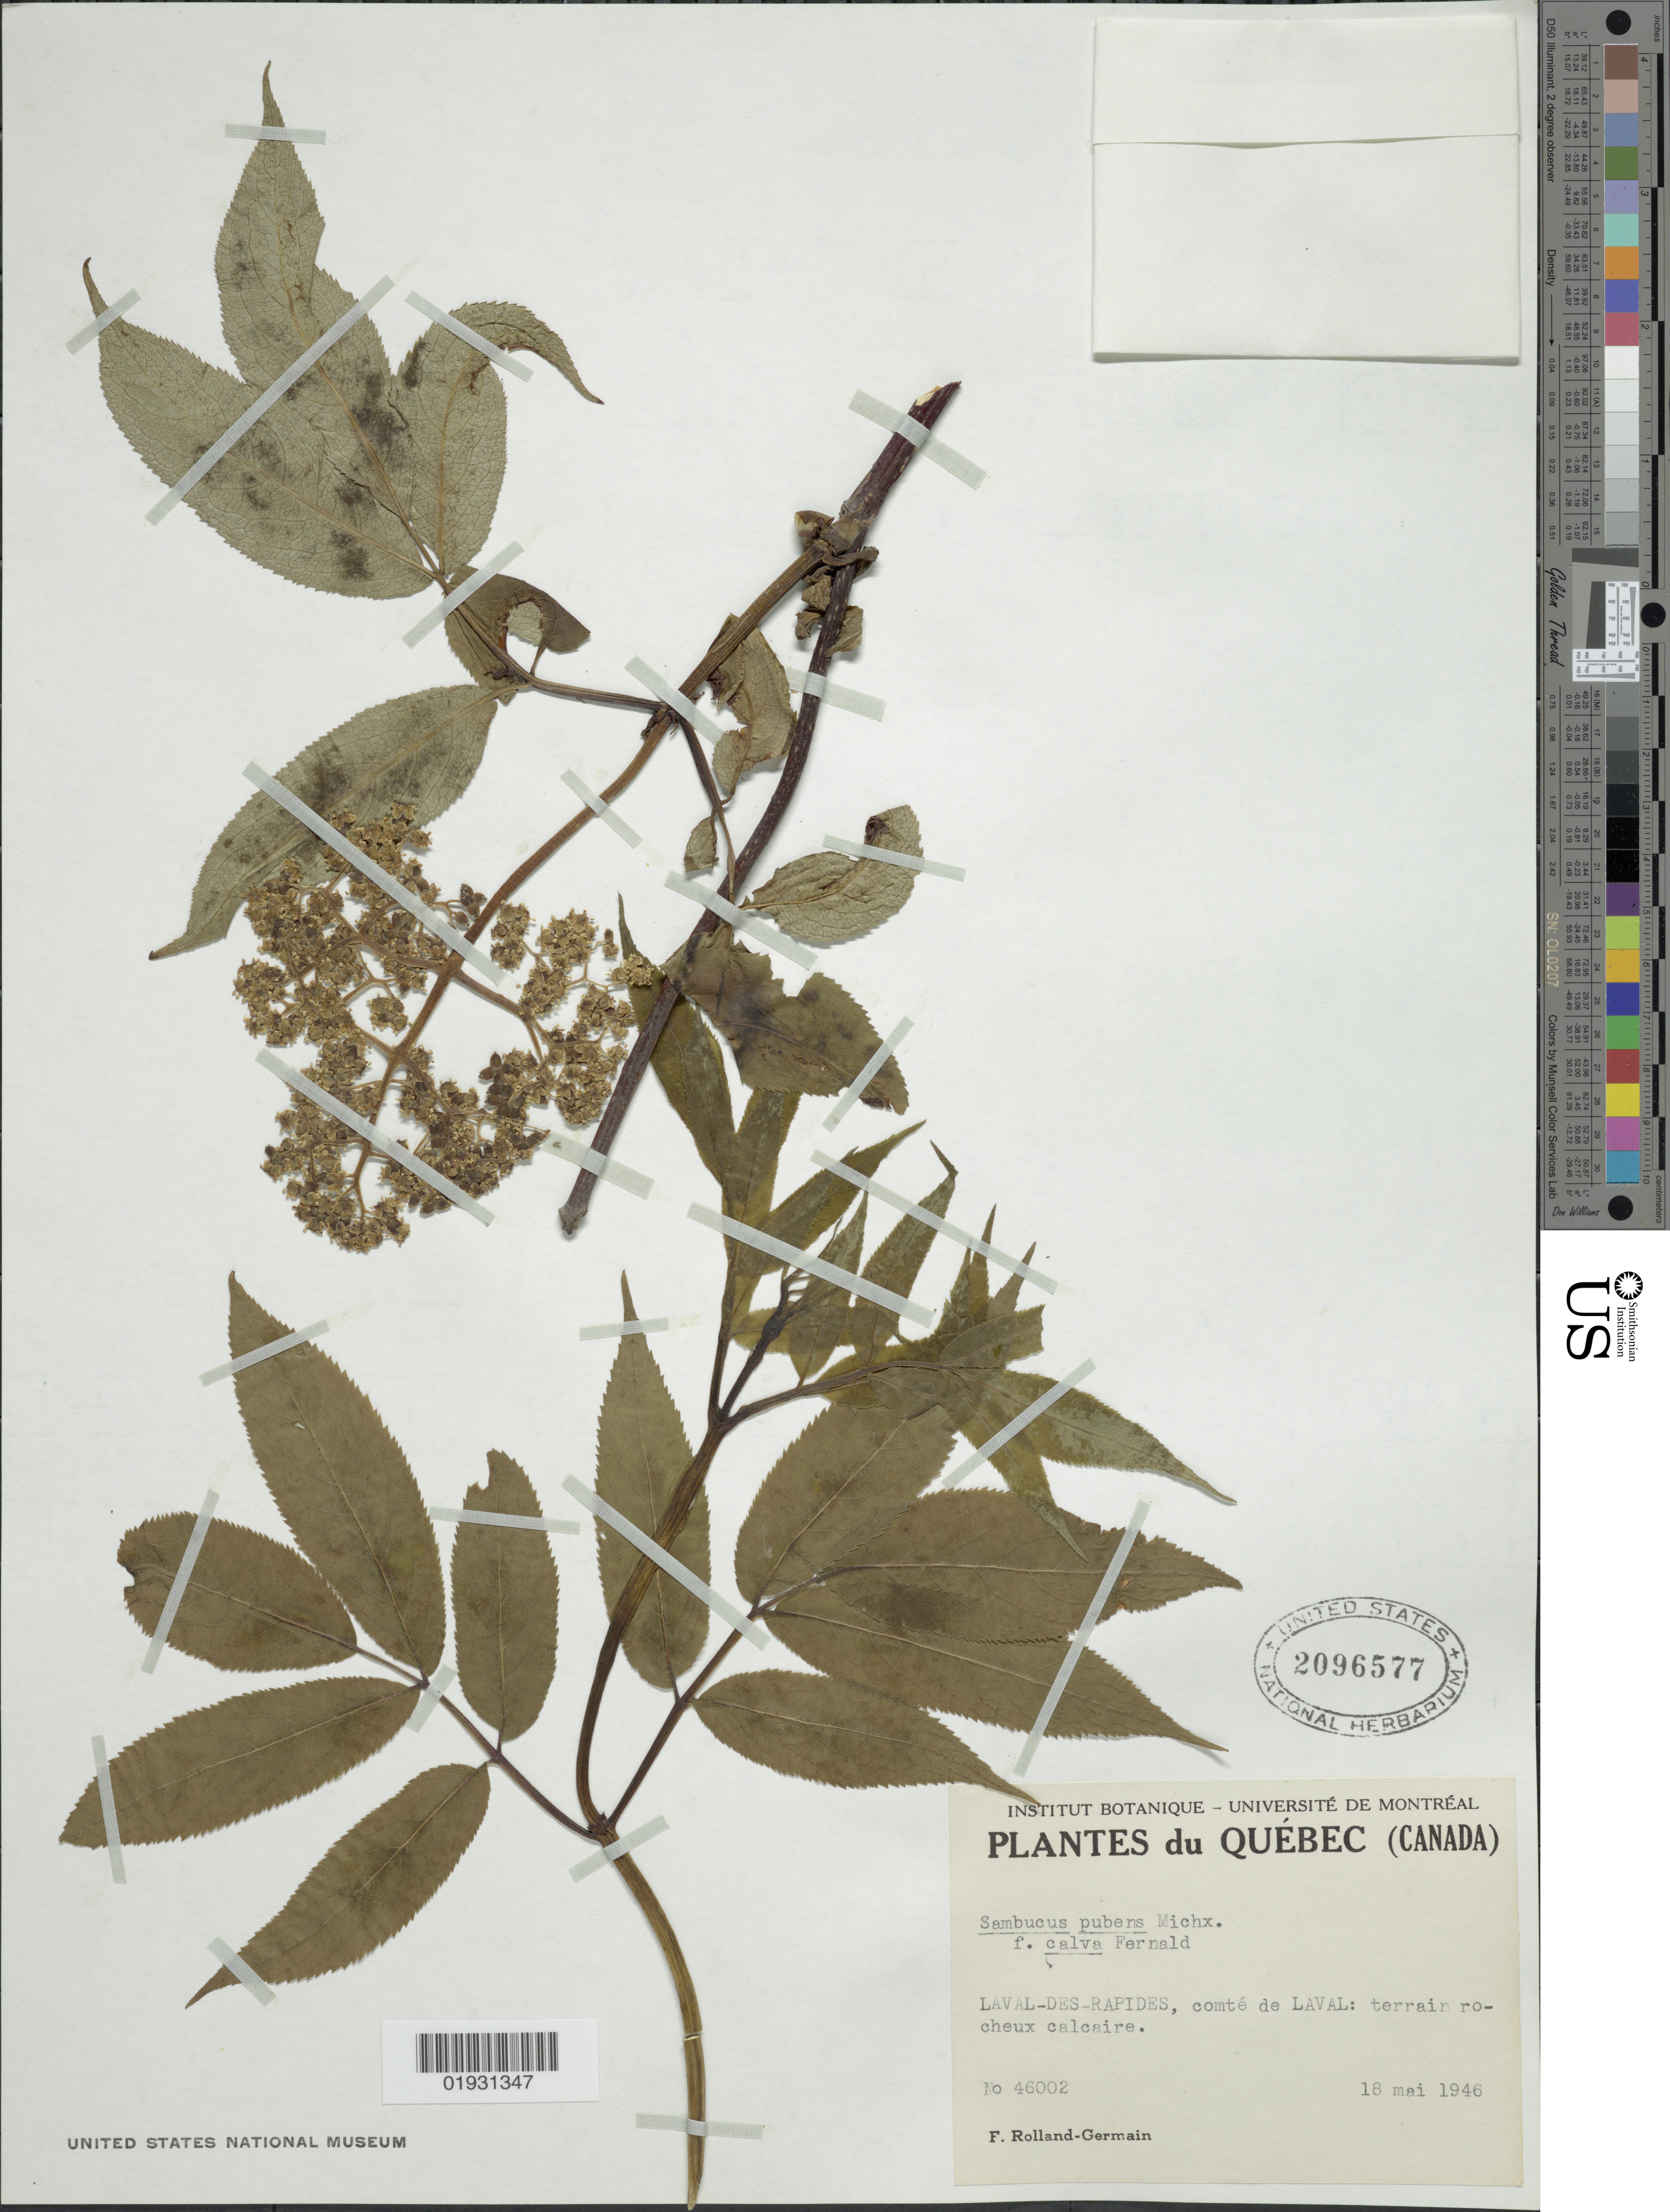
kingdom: Plantae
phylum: Tracheophyta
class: Magnoliopsida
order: Dipsacales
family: Viburnaceae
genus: Sambucus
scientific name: Sambucus racemosa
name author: L.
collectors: Rolland-Germain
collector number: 46002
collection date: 1946-05-18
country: Canada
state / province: Quebec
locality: Québec, Laval-Des-Rapides, comté de Laval.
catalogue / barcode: US 2096577